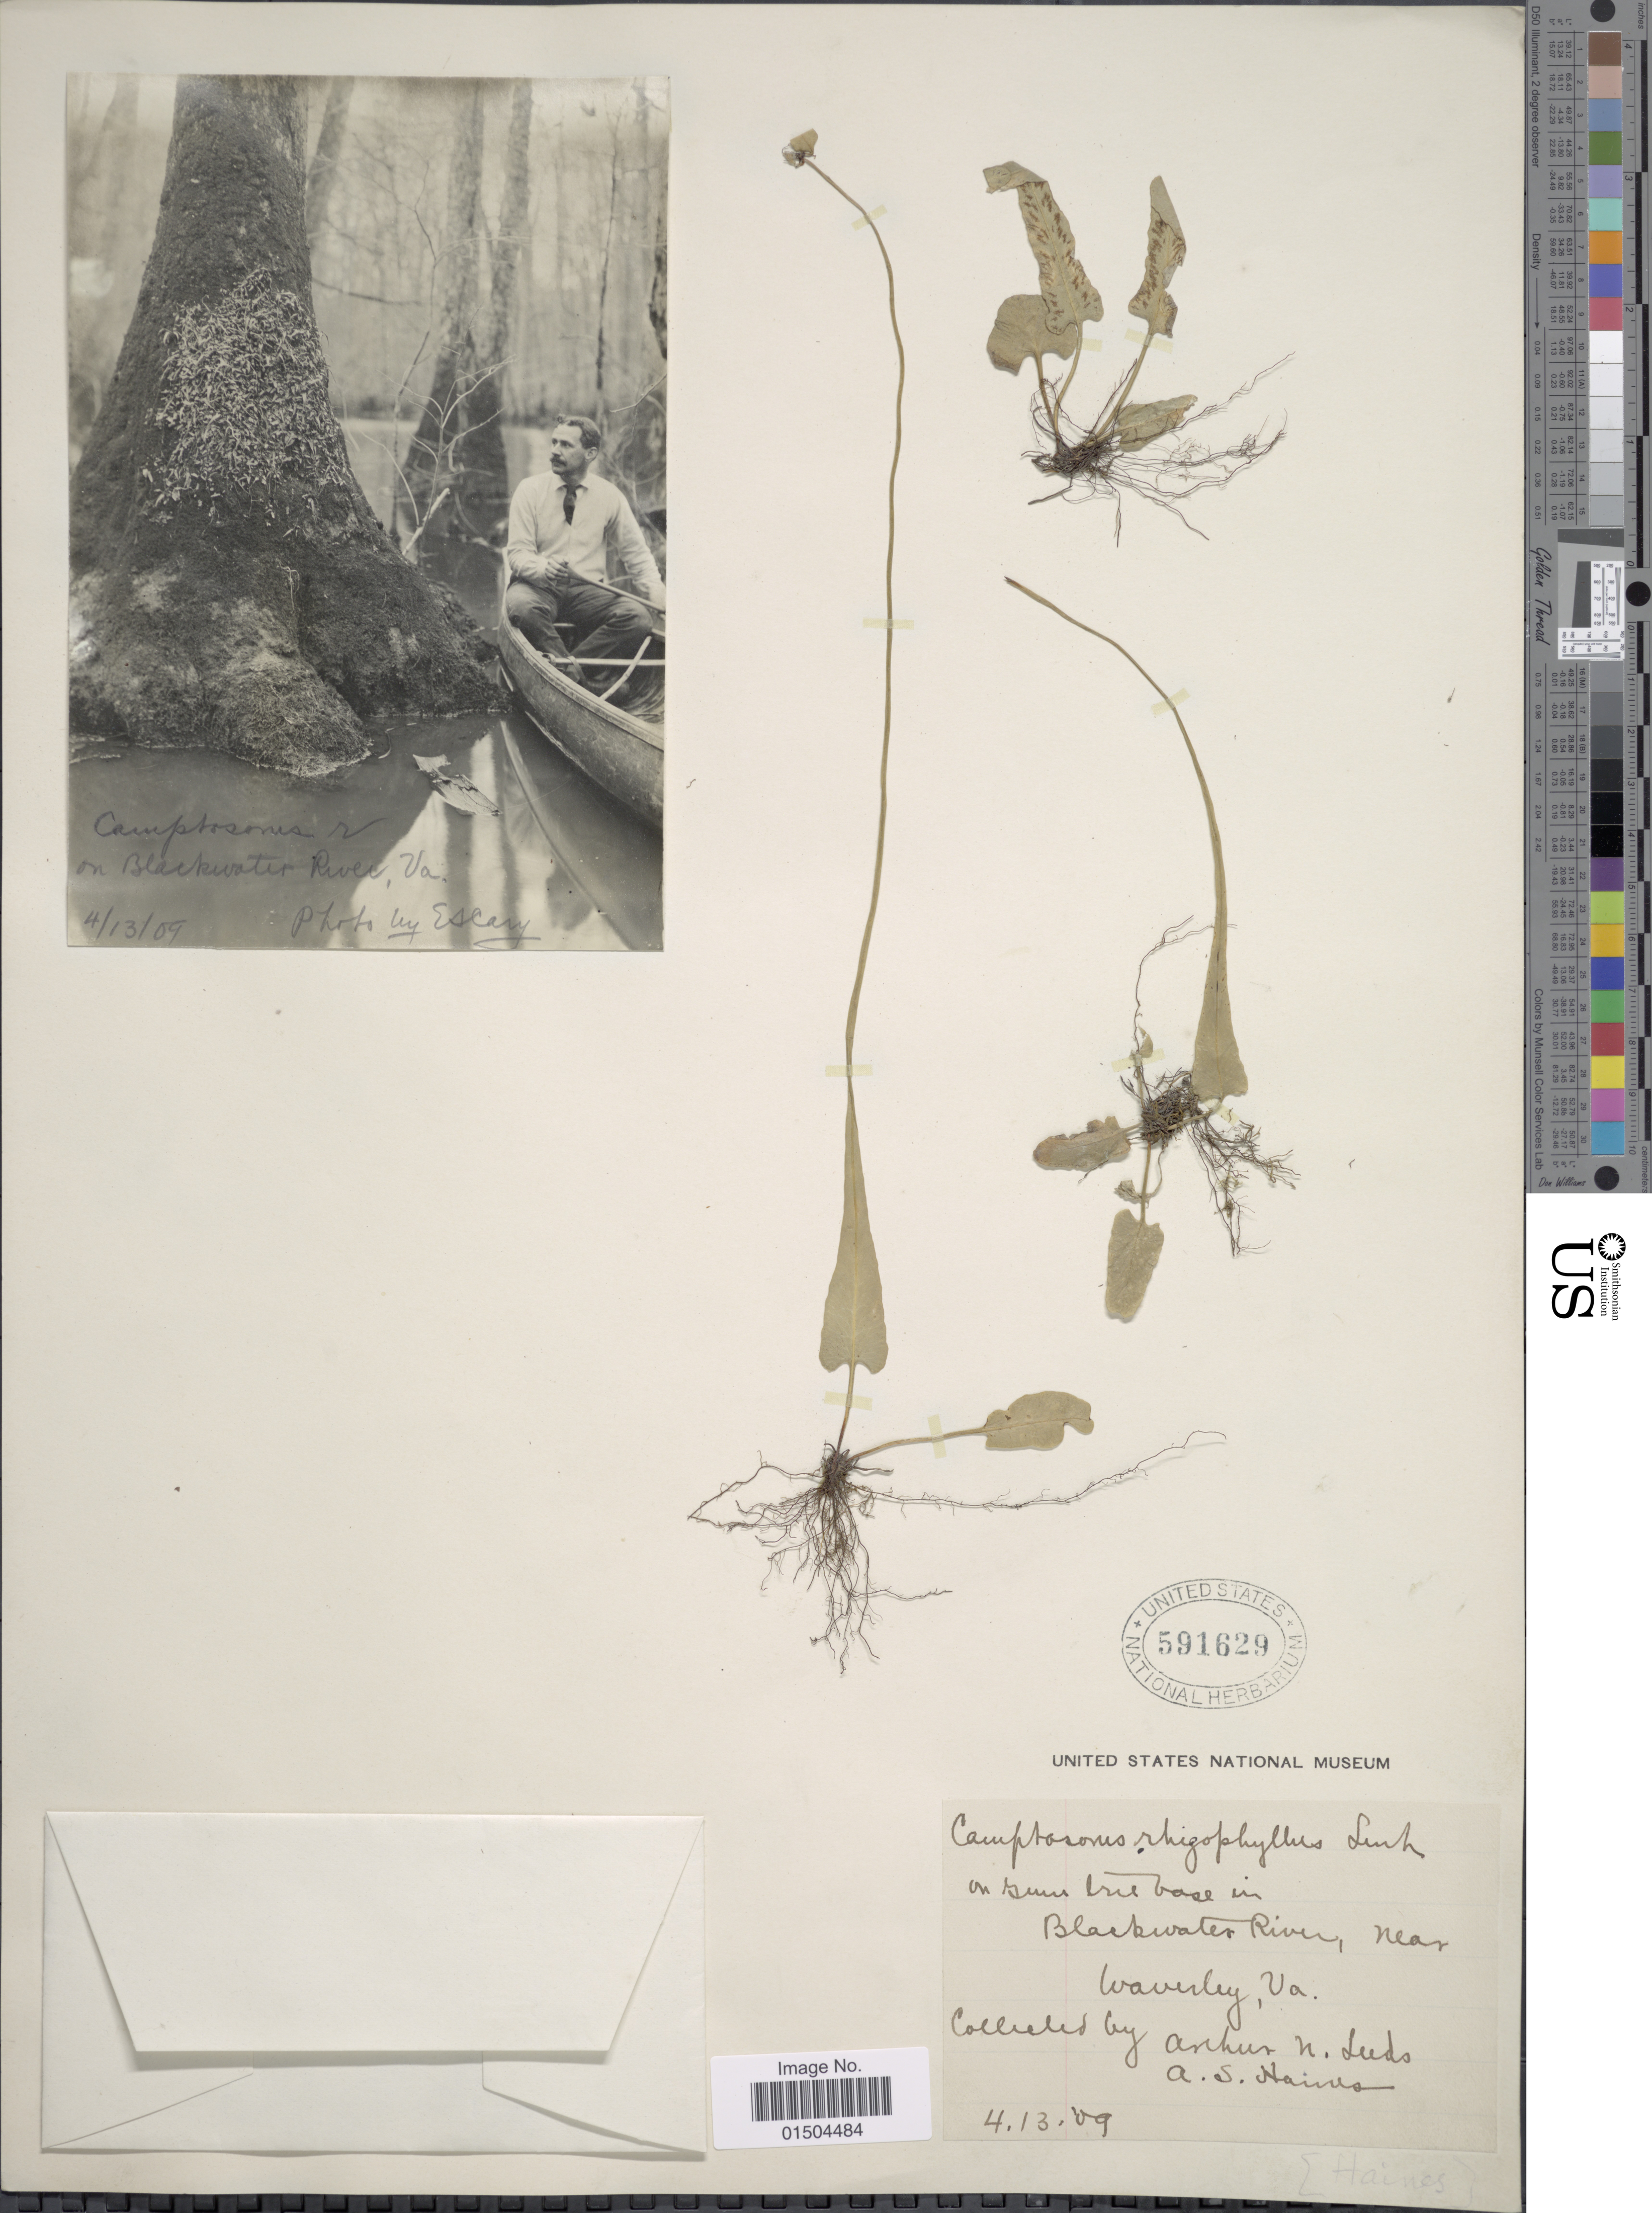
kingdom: Plantae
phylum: Tracheophyta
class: Polypodiopsida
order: Polypodiales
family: Aspleniaceae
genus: Asplenium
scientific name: Asplenium rhizophyllum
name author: L.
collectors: A. N. Leeds & A. Haines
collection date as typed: Transcribed d/m/y: 13/4/9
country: United States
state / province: Virginia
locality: In Blackwater River, near Waverley.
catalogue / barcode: US 591629